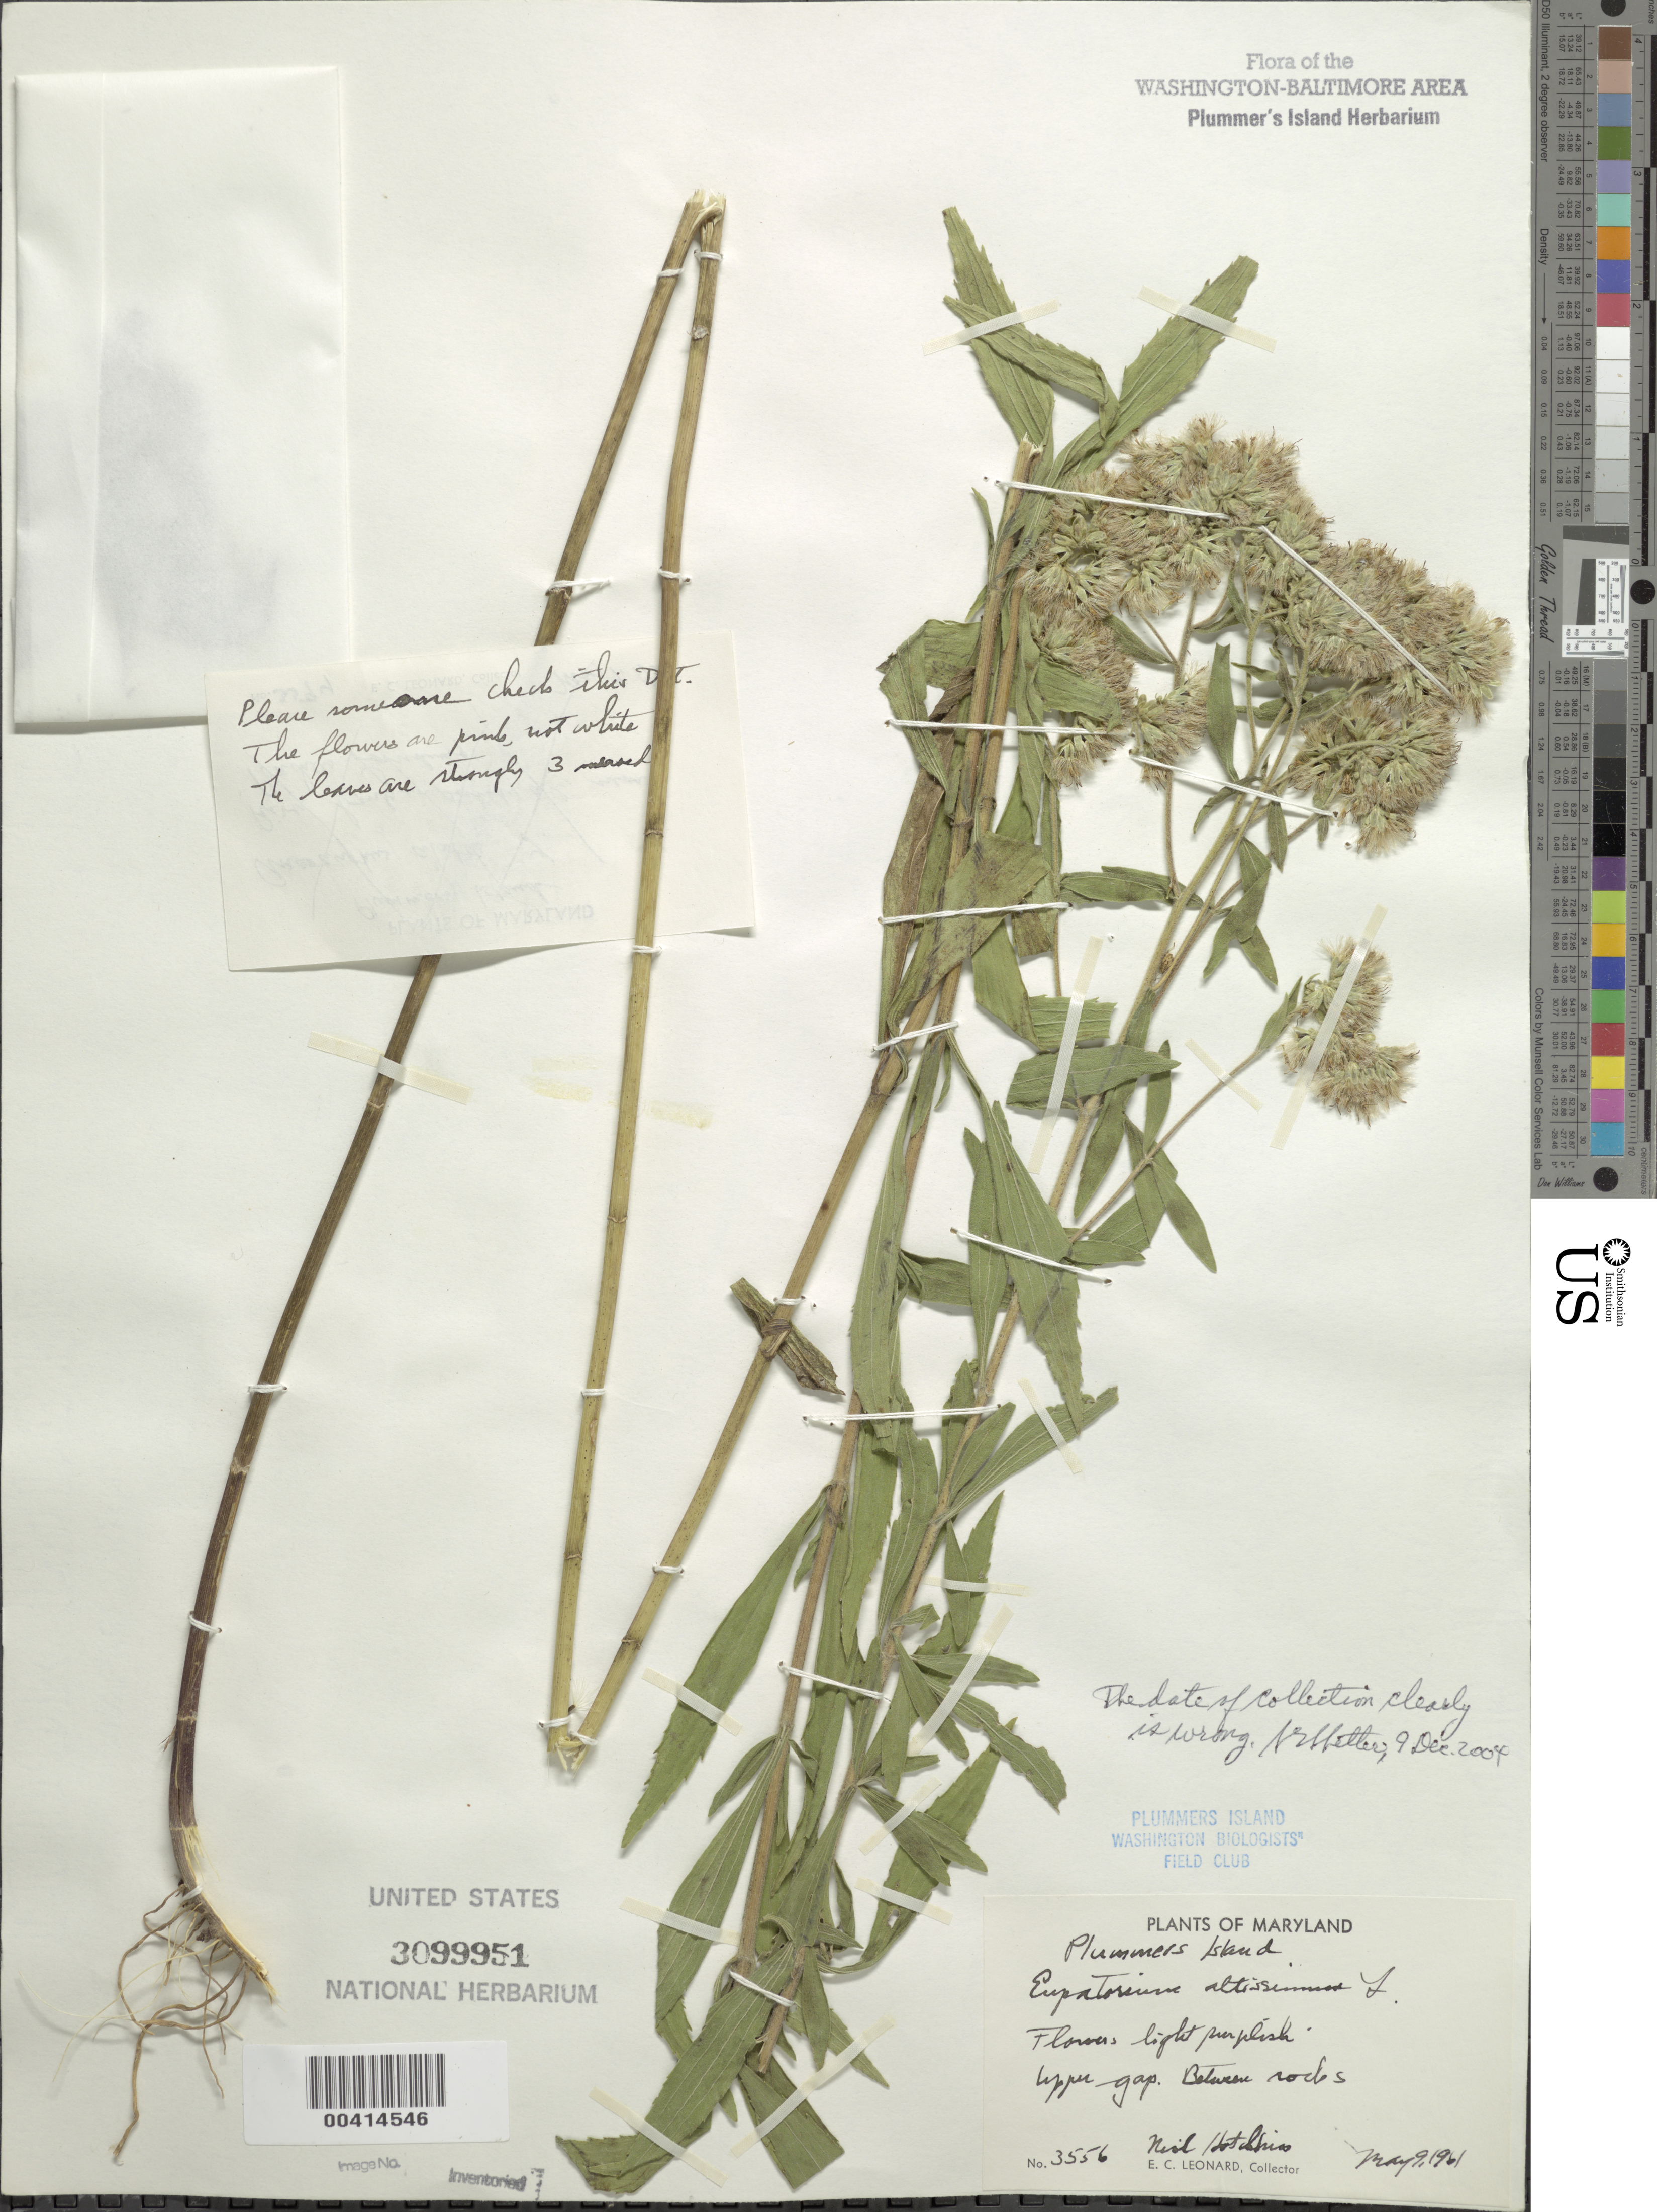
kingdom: Plantae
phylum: Tracheophyta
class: Magnoliopsida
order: Asterales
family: Asteraceae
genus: Eupatorium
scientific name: Eupatorium altissimum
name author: L.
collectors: E. C. Leonard & N. Hotchkiss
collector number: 3556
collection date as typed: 09 May 1961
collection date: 1961-05-09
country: United States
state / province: Maryland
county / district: Montgomery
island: Plummers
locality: Plummer's Island; Upper Gap C. & O. Canal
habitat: Between rocks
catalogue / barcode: US 3099951